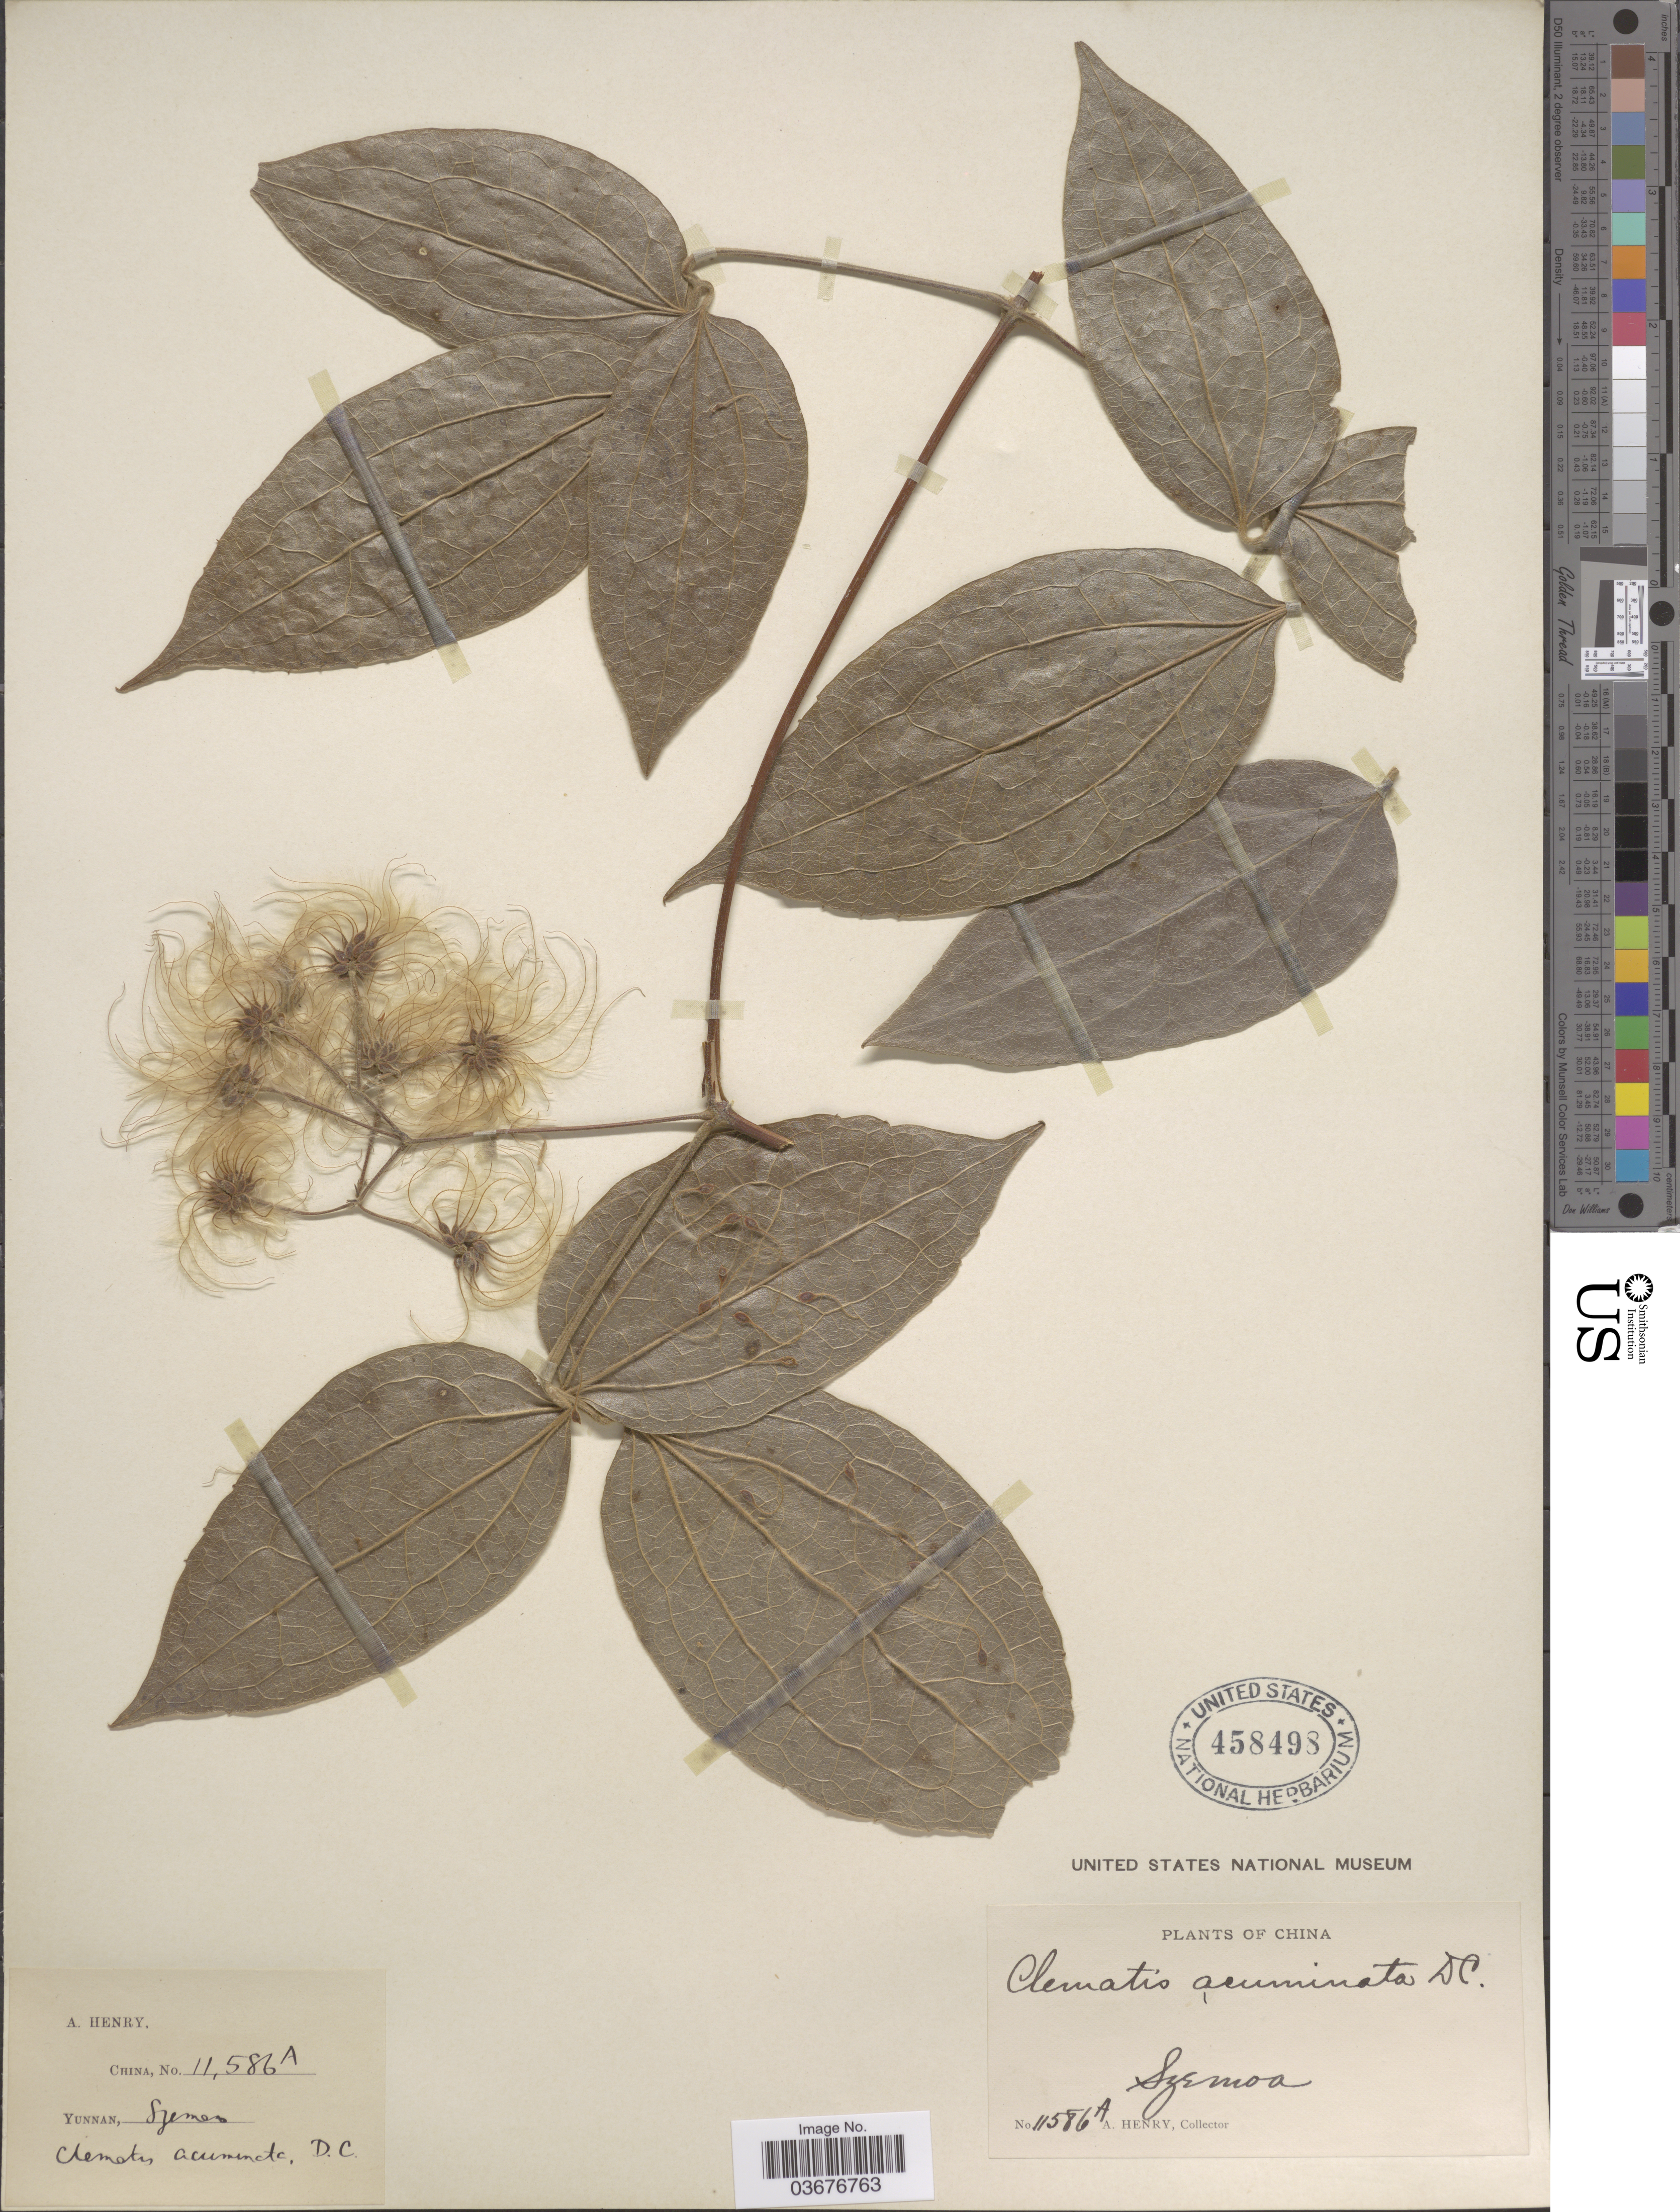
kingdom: Plantae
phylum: Tracheophyta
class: Magnoliopsida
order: Ranunculales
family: Ranunculaceae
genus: Clematis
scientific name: Clematis acuminata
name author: DC.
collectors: A. Henry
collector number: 11586 A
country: China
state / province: Yunnan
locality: Szemoa.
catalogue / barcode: US 458498